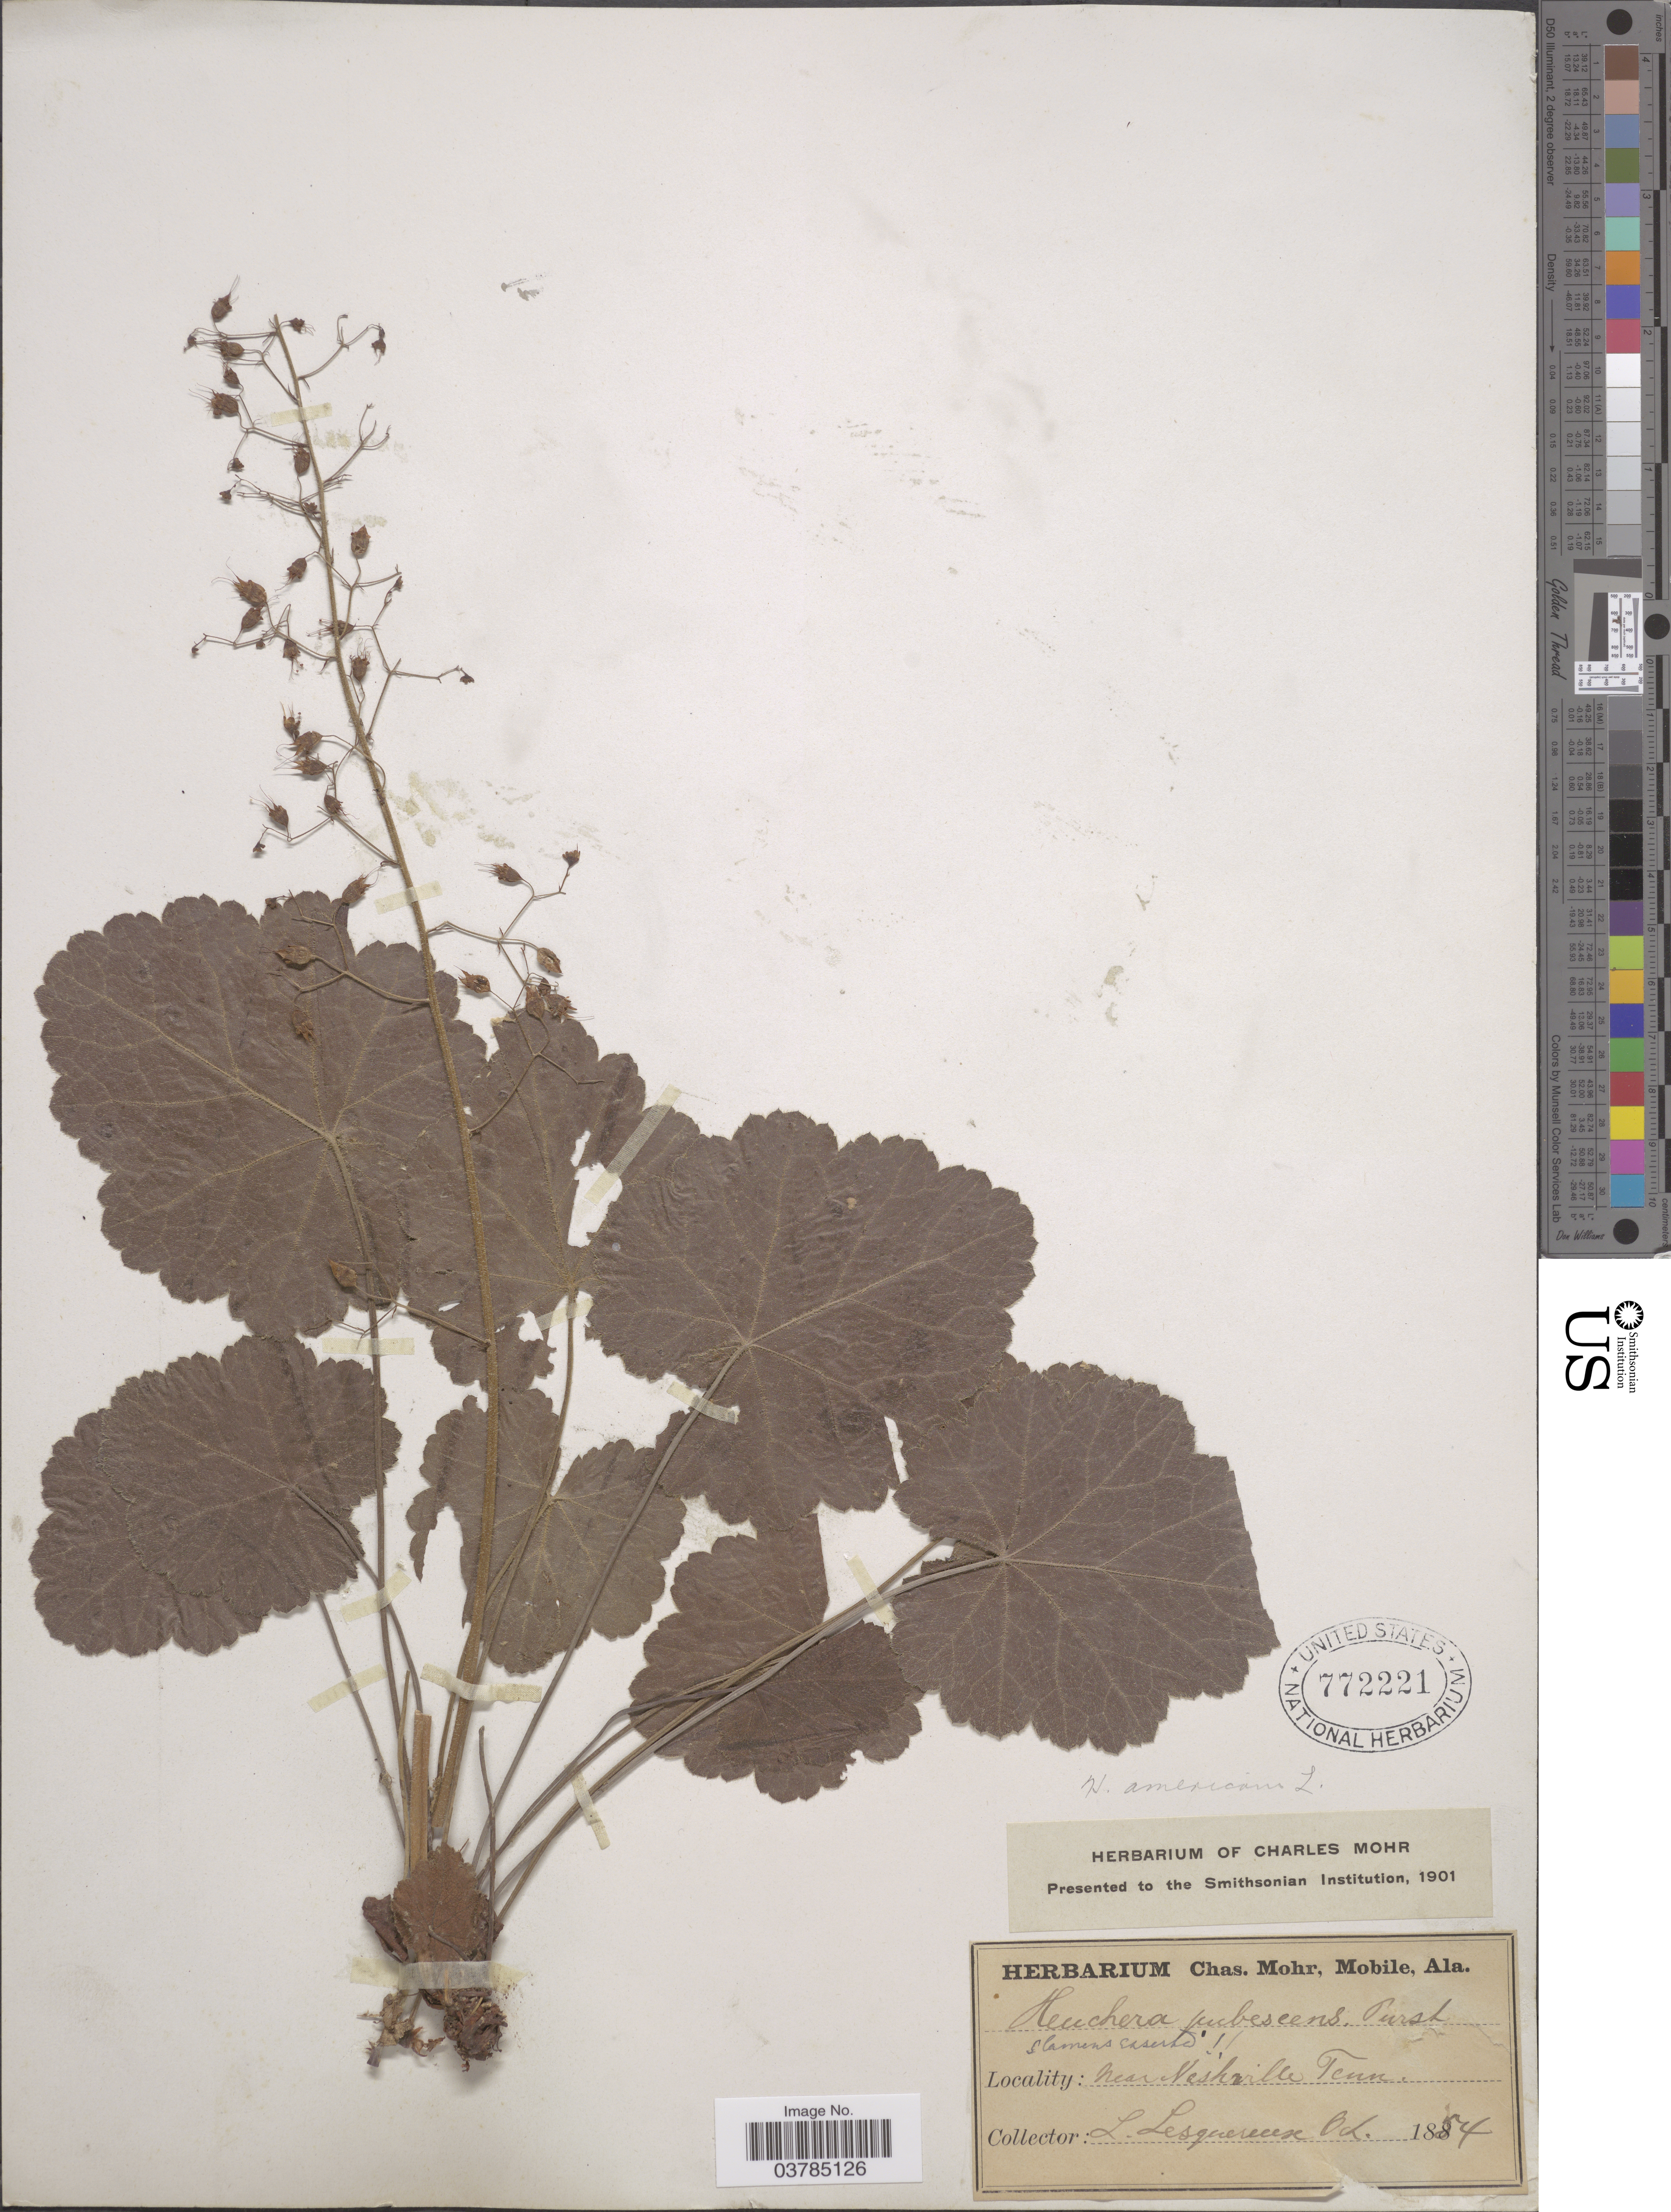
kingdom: Plantae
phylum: Tracheophyta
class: Magnoliopsida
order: Saxifragales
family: Saxifragaceae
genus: Heuchera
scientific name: Heuchera pubescens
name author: Pursh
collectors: L. Lesquereux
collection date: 1854-10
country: United States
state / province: Tennessee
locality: Near Nashville.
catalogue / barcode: US 772221